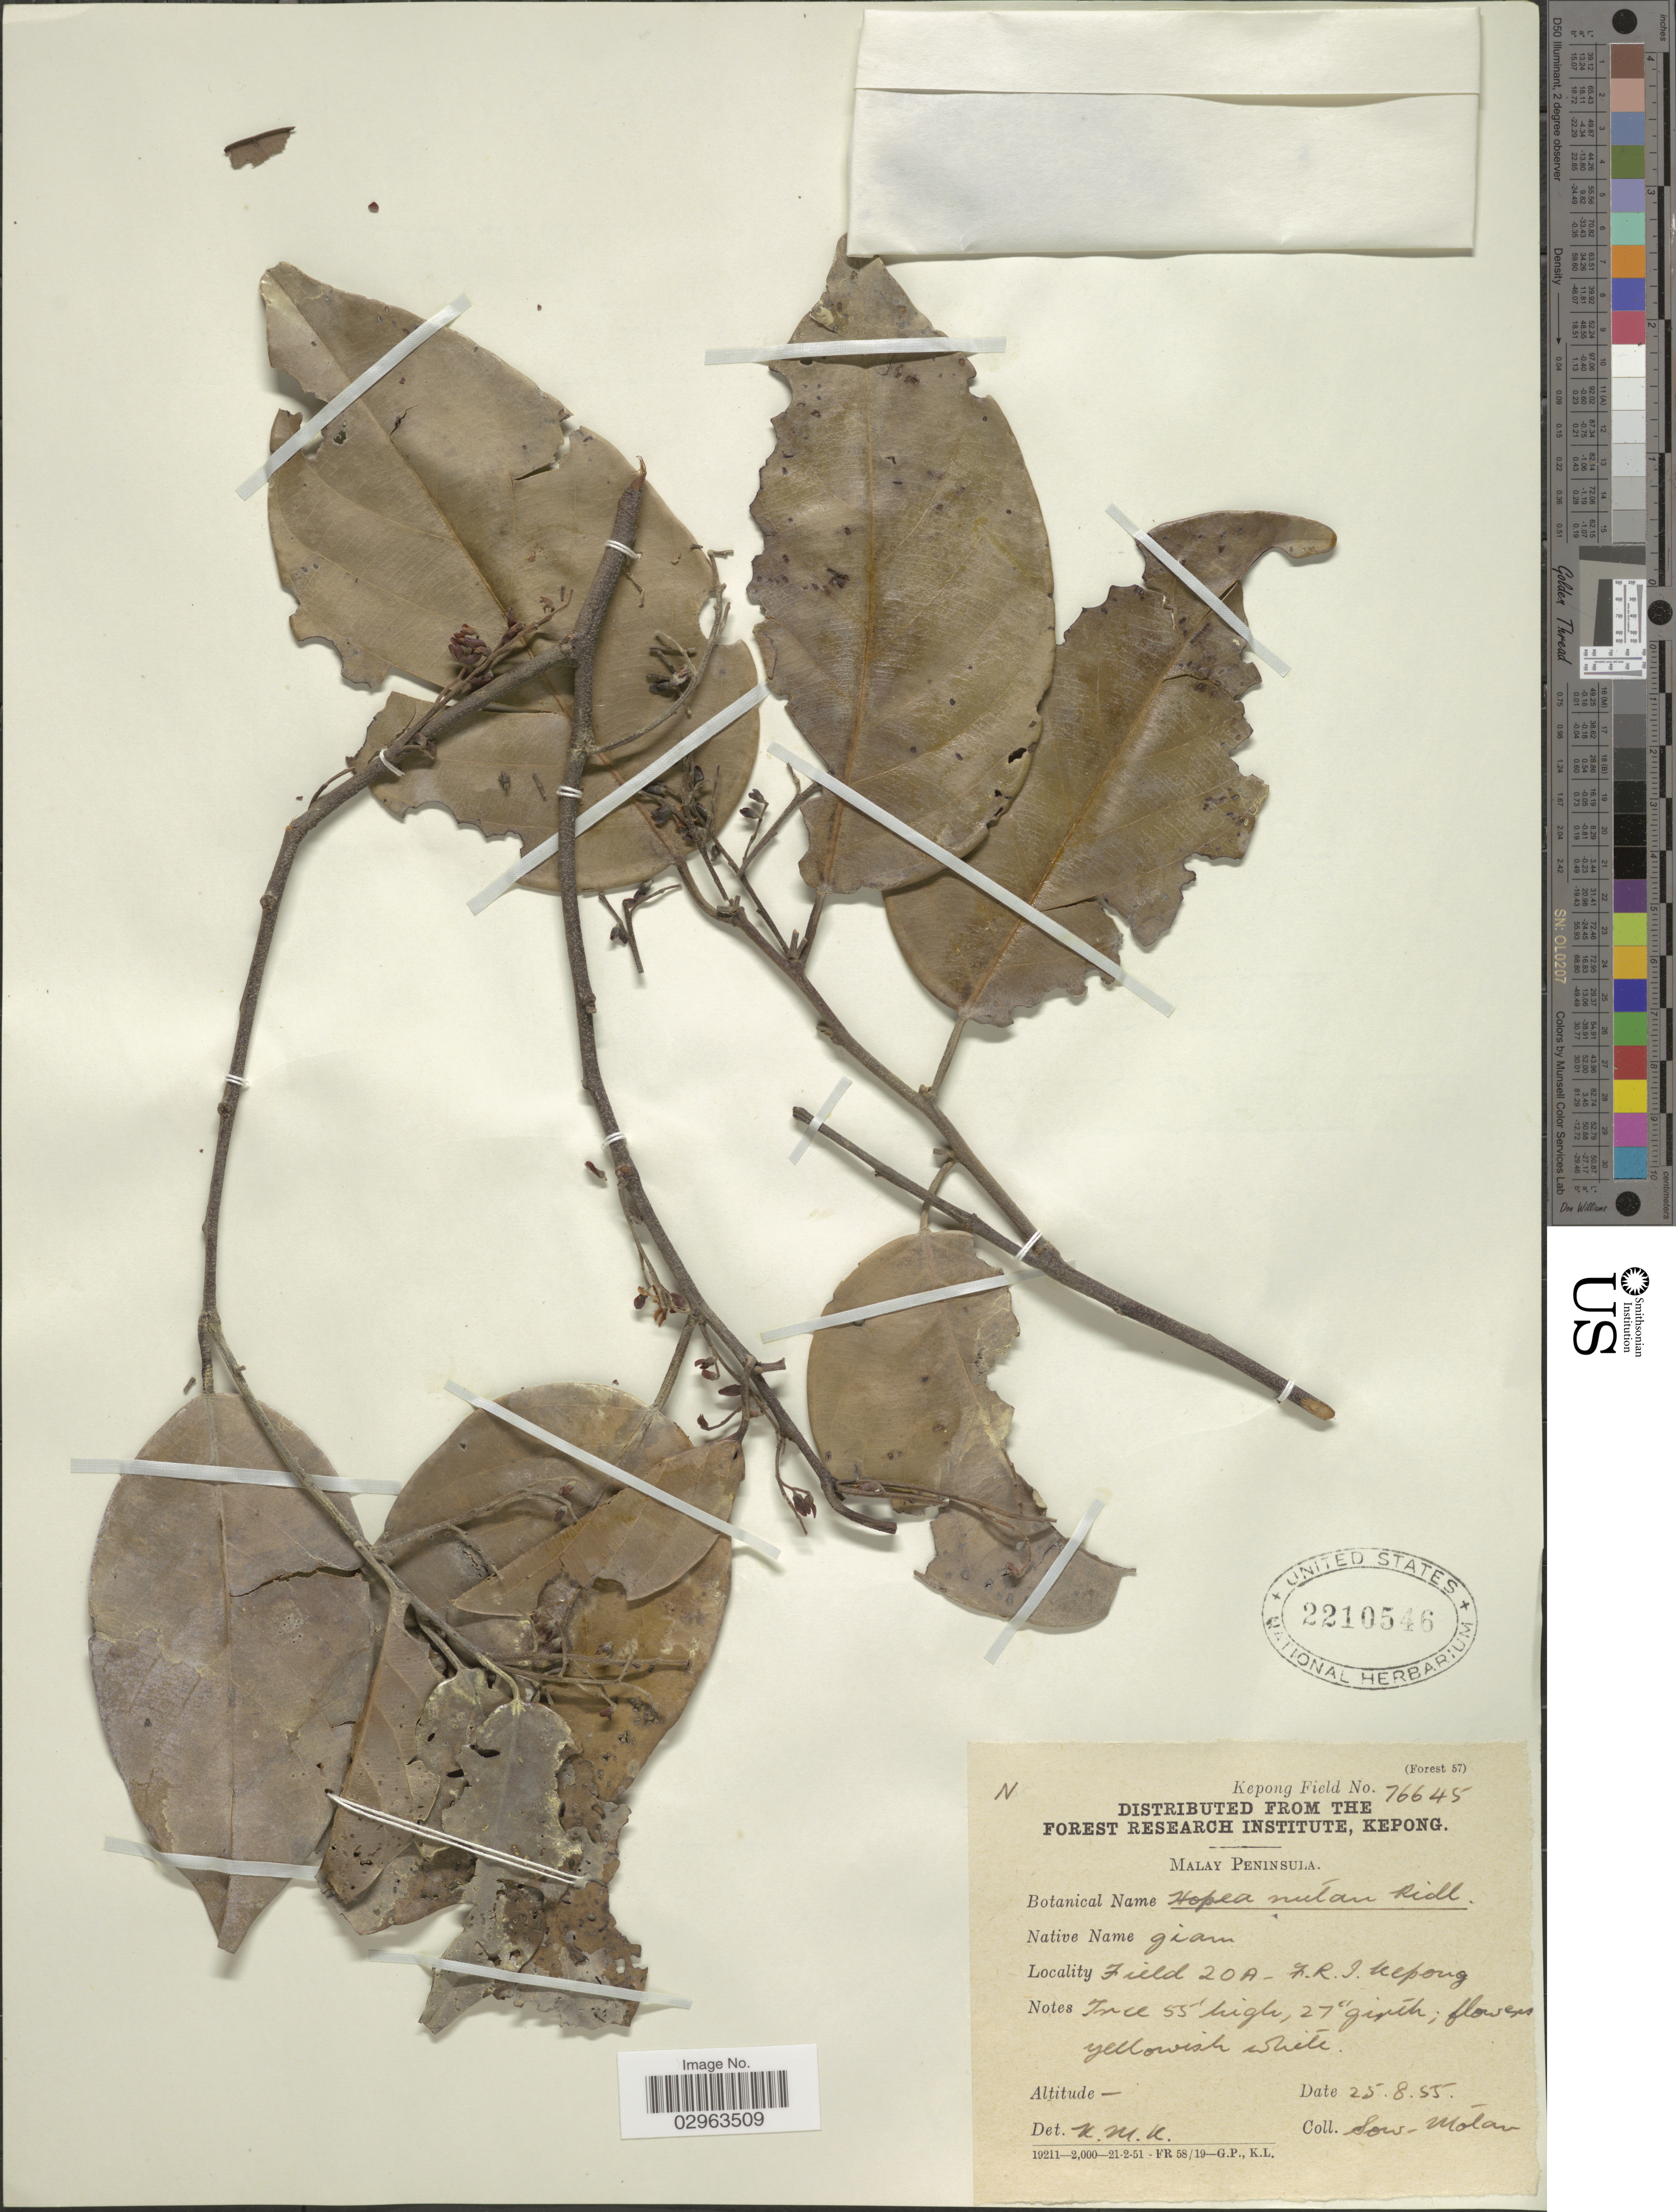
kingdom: Plantae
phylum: Tracheophyta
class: Magnoliopsida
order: Malvales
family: Dipterocarpaceae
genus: Hopea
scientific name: Hopea nutans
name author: Ridl.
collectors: -. Sow & -. Motan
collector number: Kepong Field? 76645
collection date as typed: Transcribed d/m/y: 25/8/55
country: Malaysia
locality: Field 20A - F.R.I. Kepong. Malay Peninsula.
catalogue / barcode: US 2210546